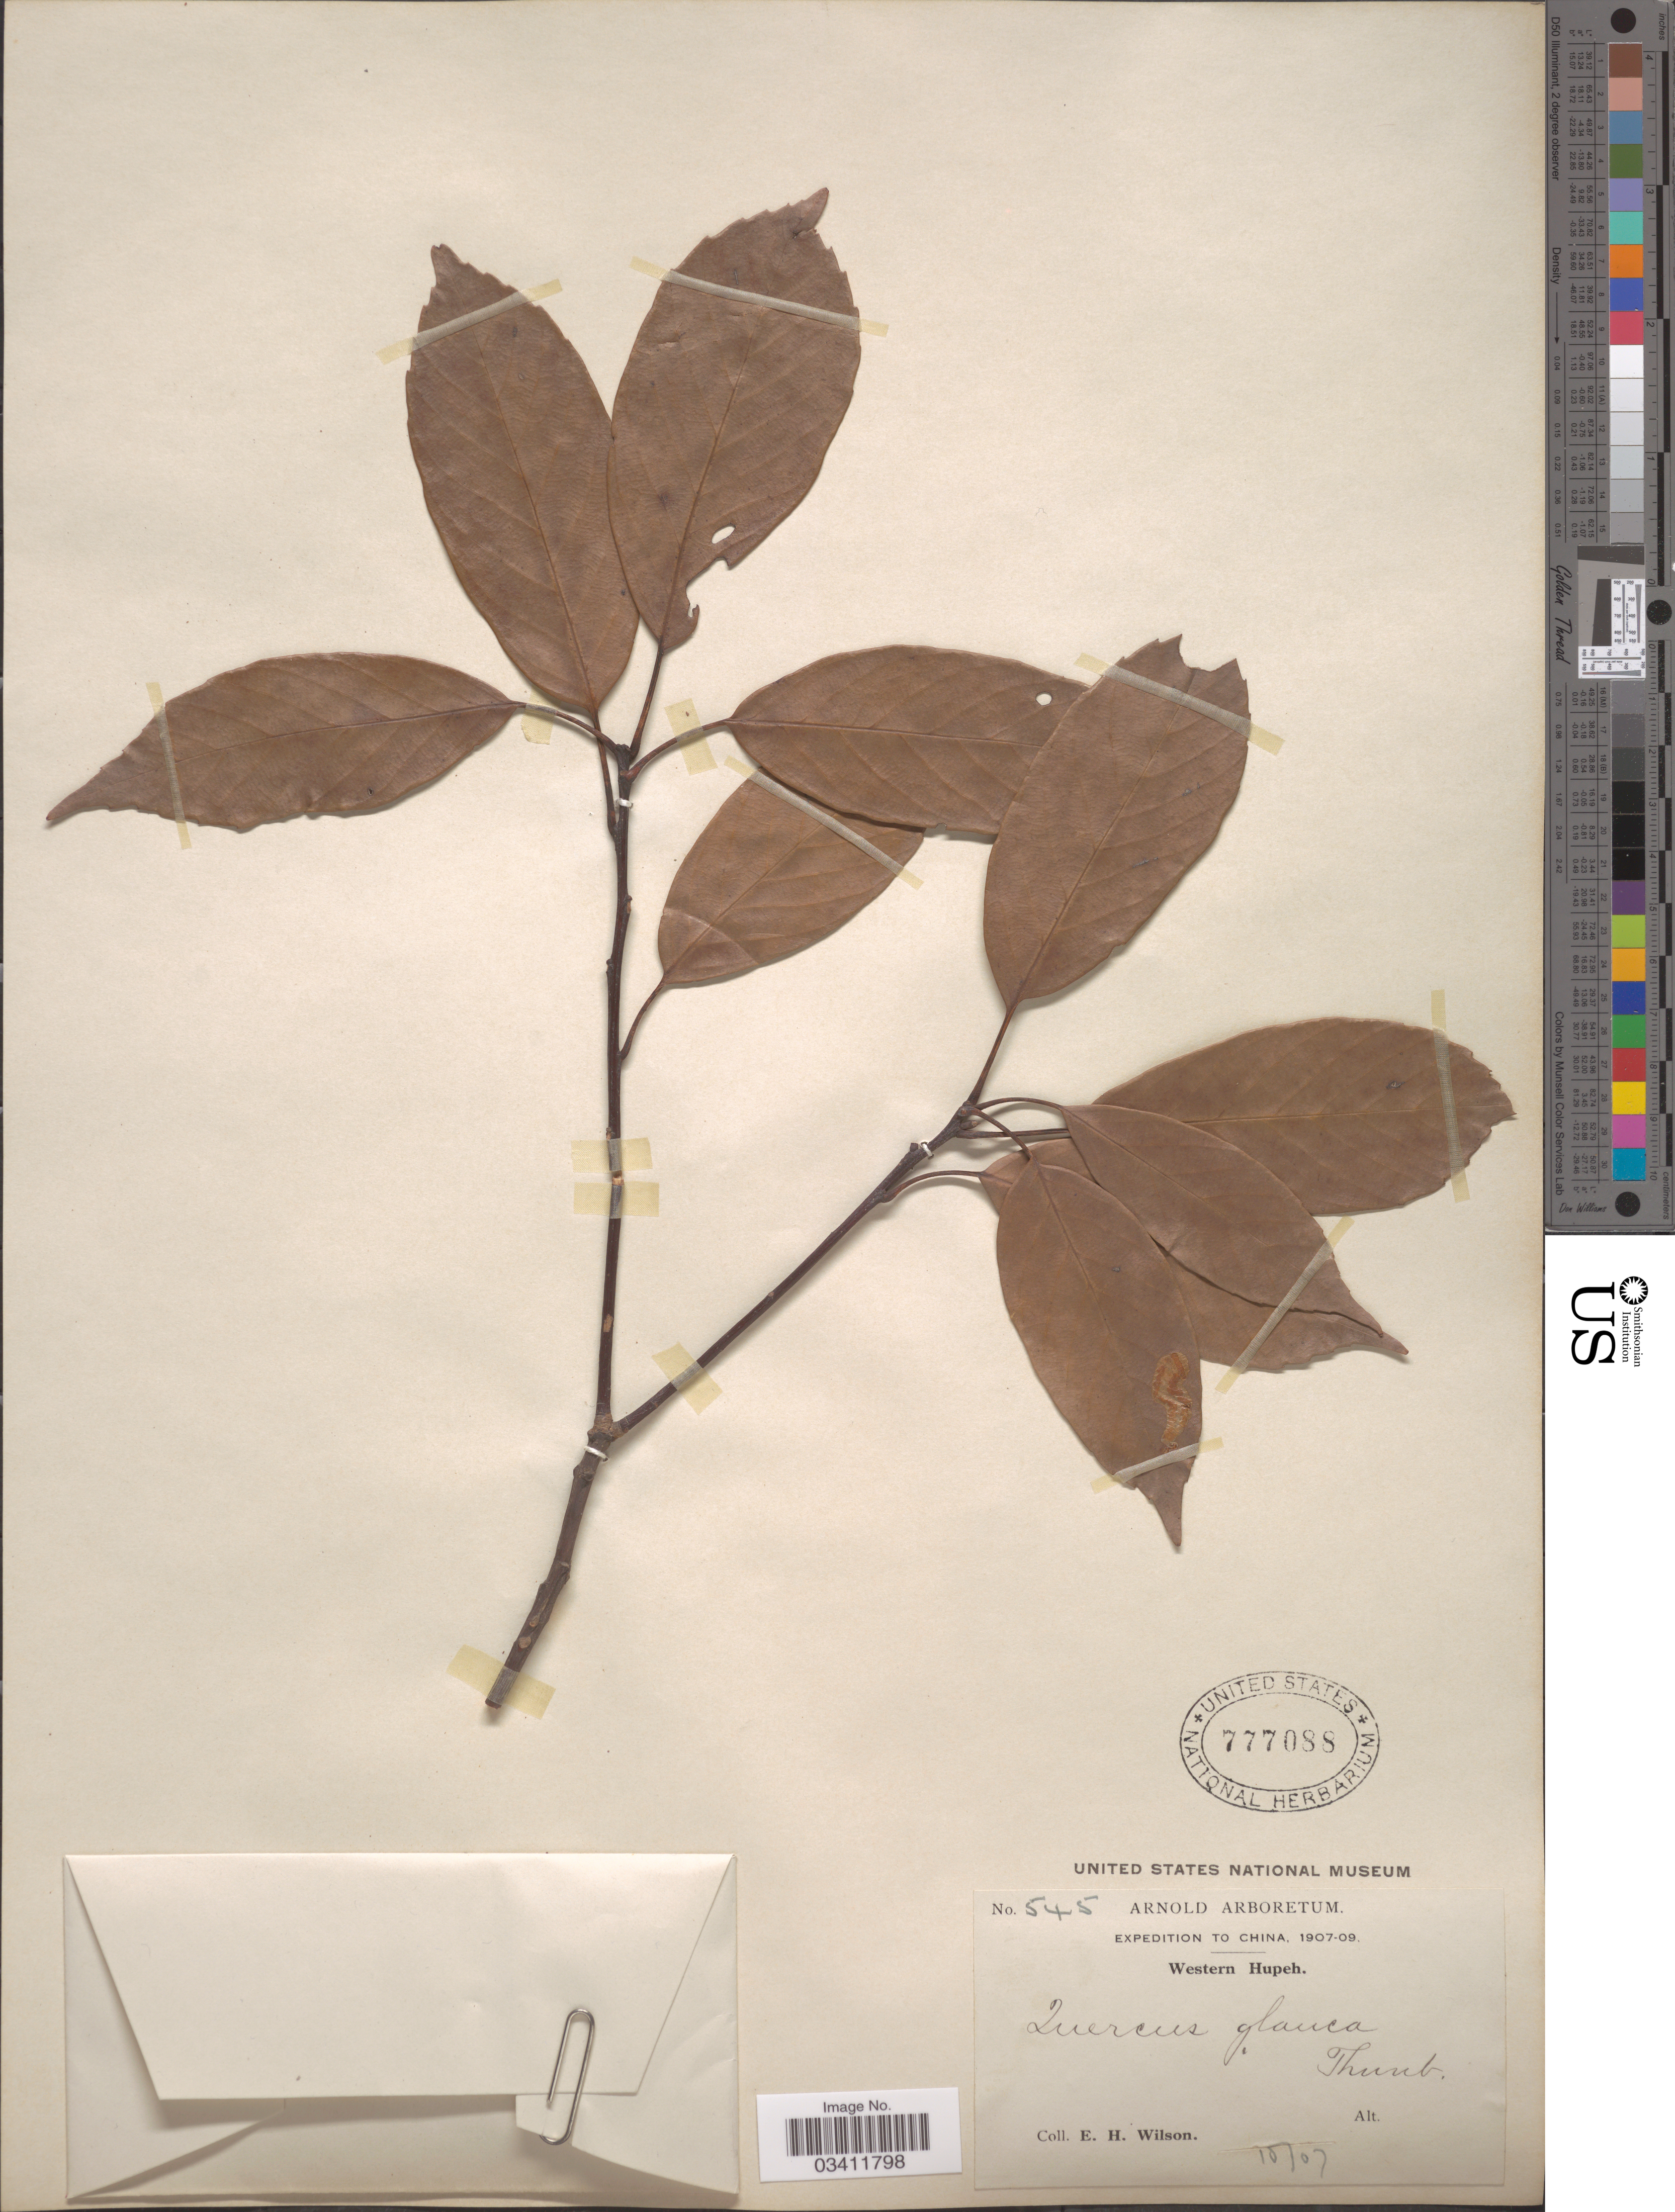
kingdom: Plantae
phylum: Tracheophyta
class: Magnoliopsida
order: Fagales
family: Fagaceae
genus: Quercus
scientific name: Quercus glauca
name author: Thunb.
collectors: E. Wilson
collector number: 545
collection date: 1907-10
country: China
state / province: Hubei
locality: Western Hupeh.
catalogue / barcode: US 777088